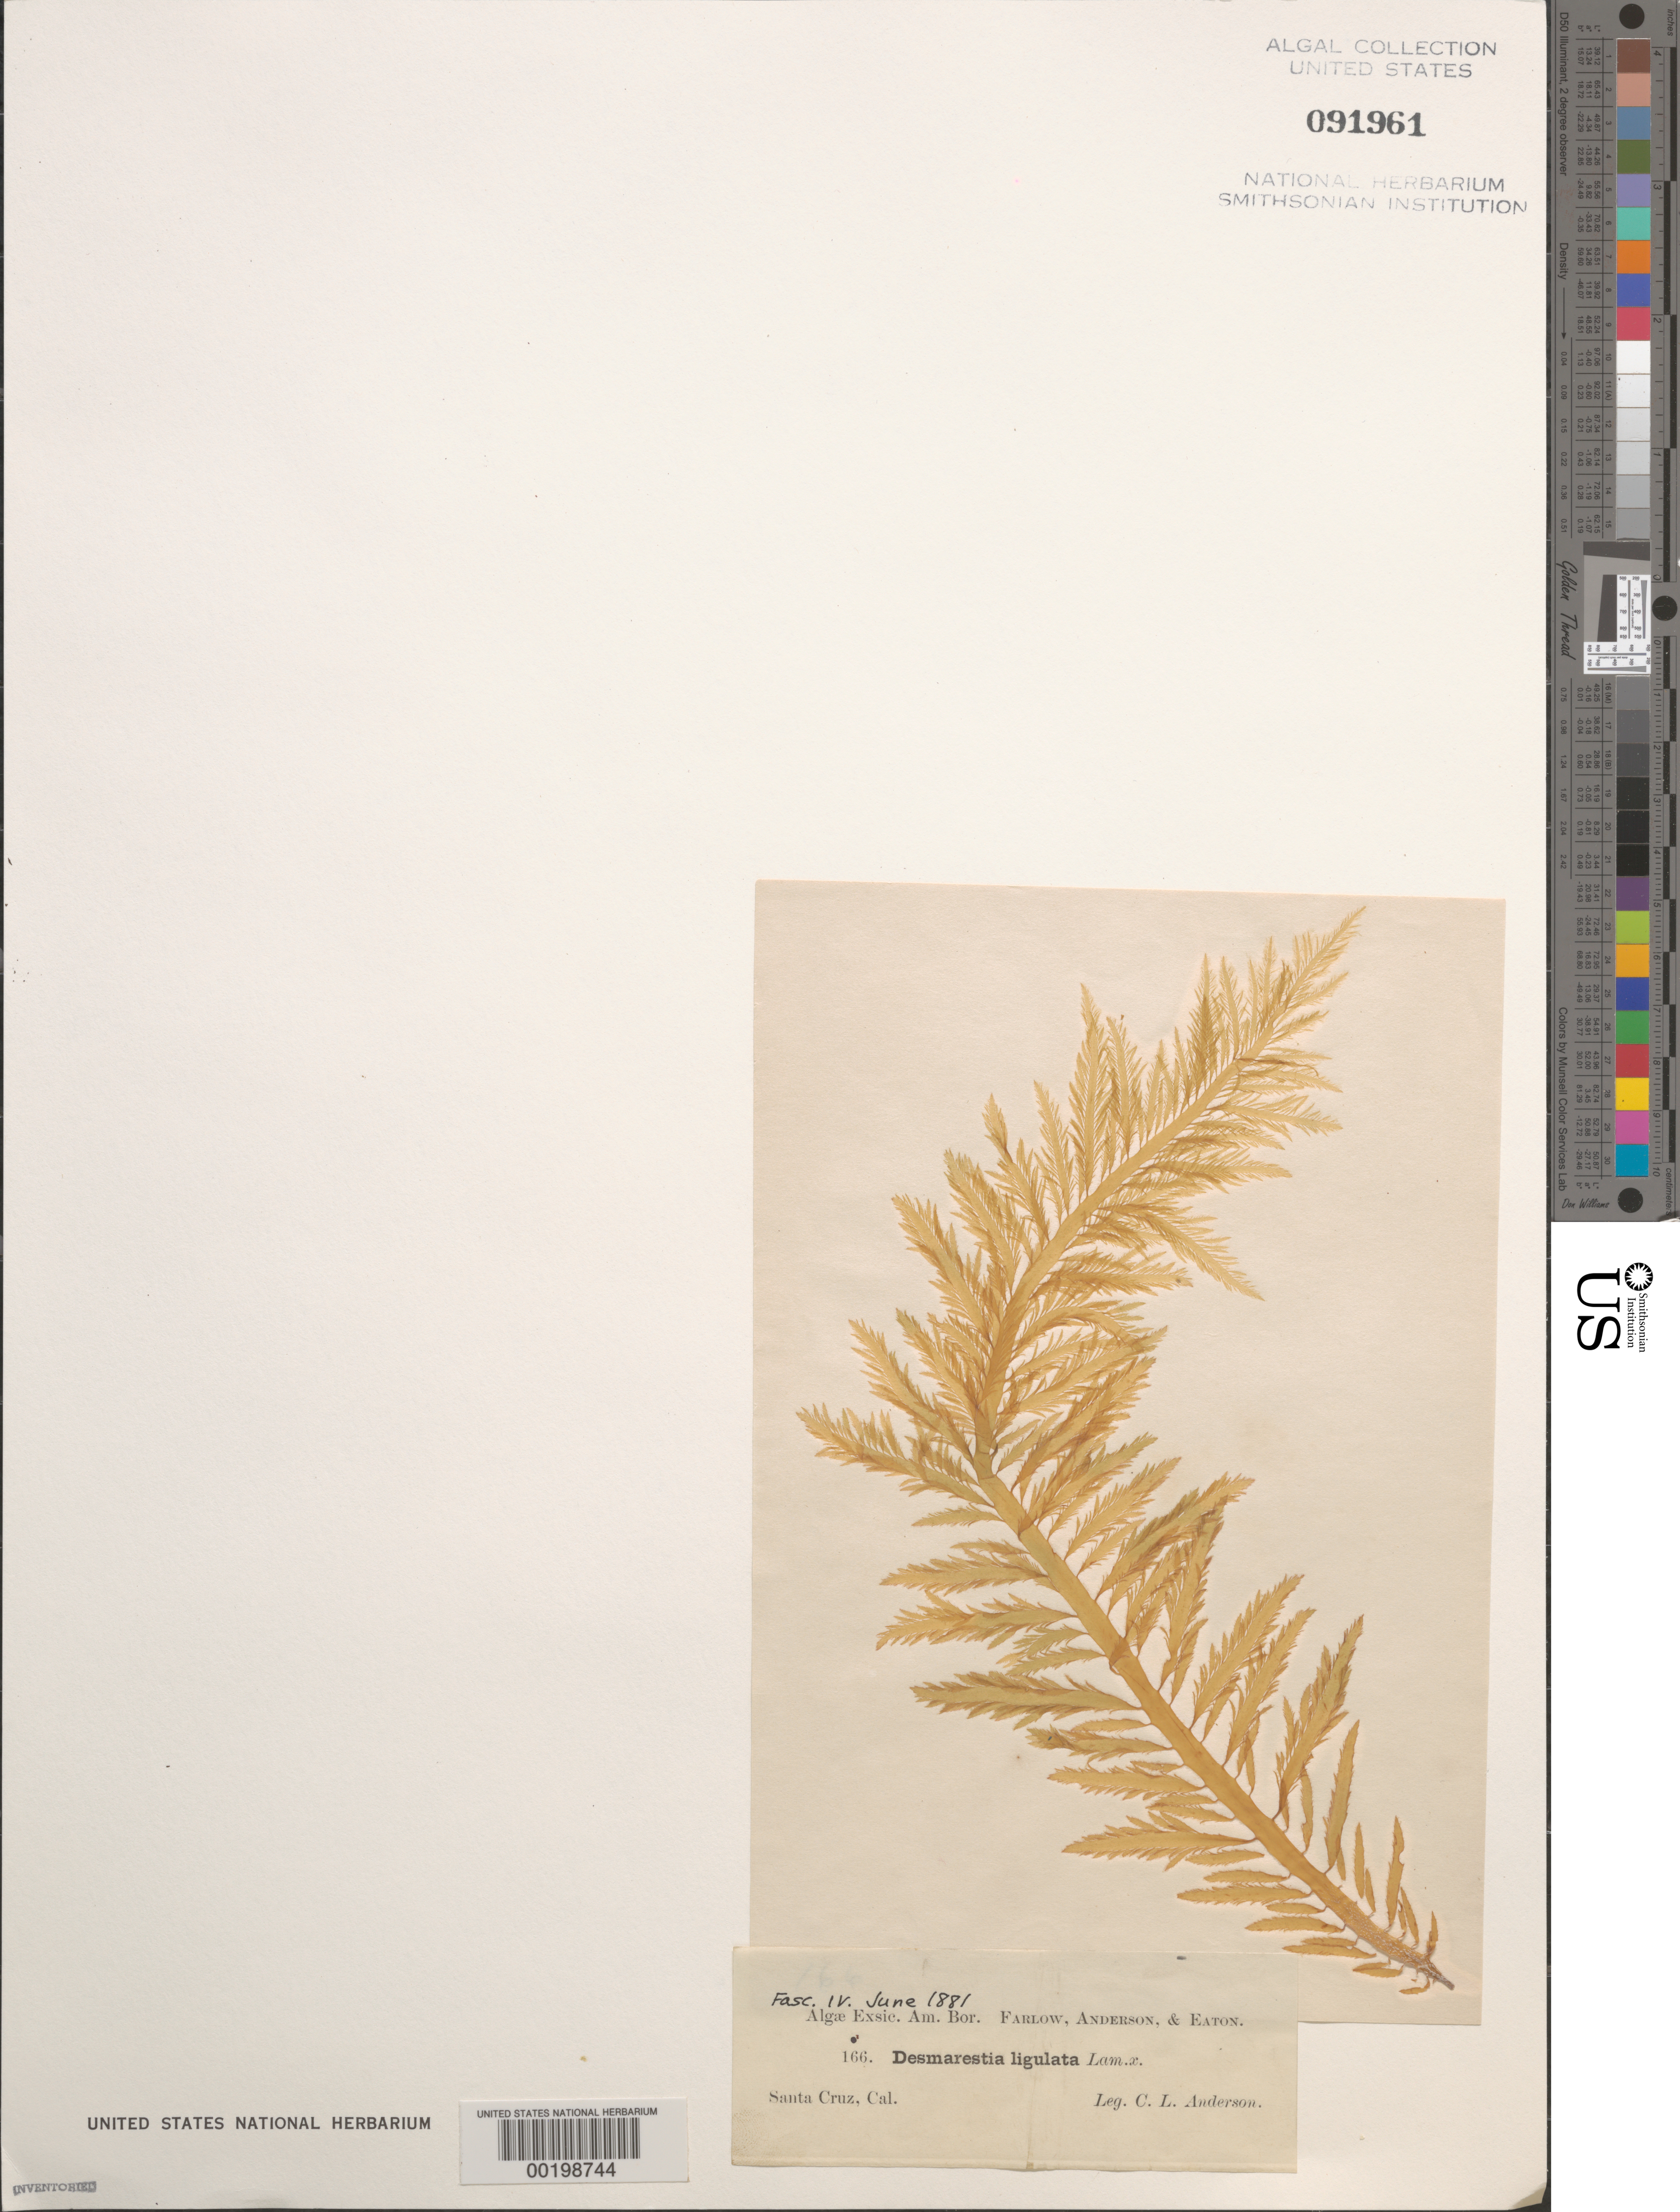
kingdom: Chromista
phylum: Ochrophyta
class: Phaeophyceae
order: Desmarestiales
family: Desmarestiaceae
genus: Desmarestia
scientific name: Desmarestia ligulata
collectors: C. L. Anderson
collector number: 166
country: United States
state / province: California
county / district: Santa Cruz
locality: Santa Cruz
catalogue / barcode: US 91961